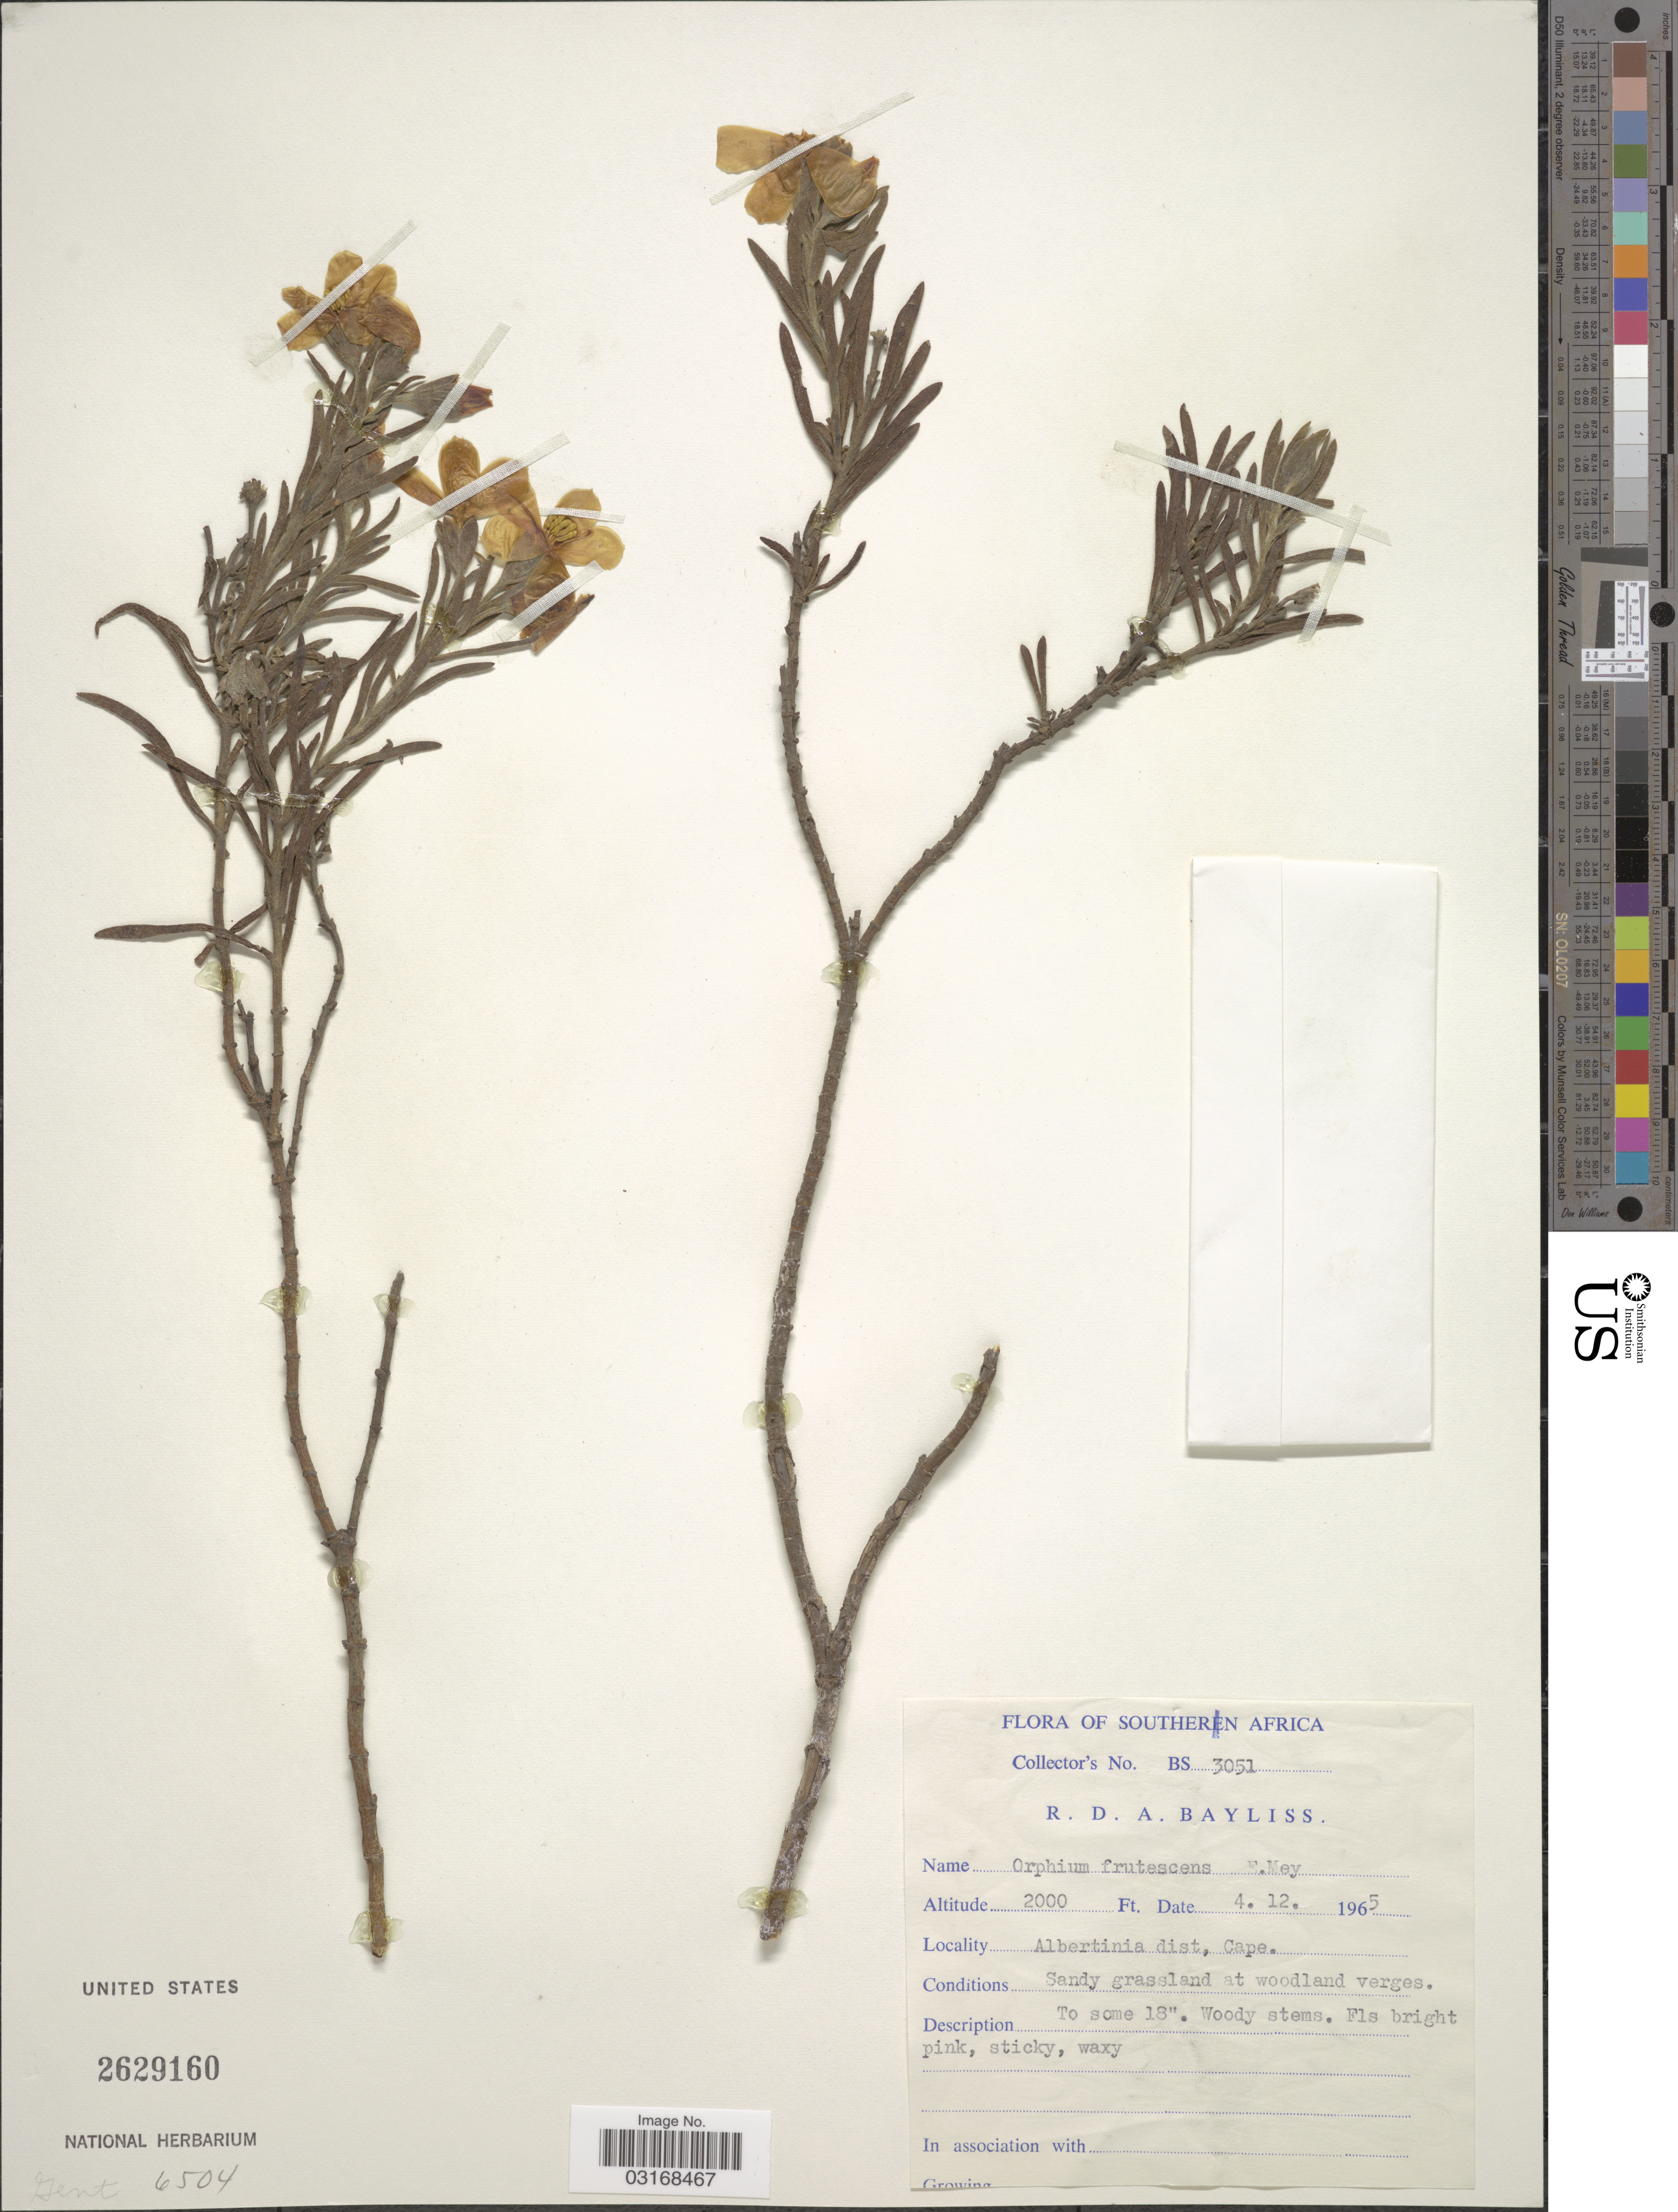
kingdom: Plantae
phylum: Tracheophyta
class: Magnoliopsida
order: Gentianales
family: Gentianaceae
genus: Orphium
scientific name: Orphium frutescens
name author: (L.) E. Mey.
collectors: R. Bayliss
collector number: BS3051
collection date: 1965-12-04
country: South Africa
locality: Southern Africa. Albertinia dist, Cape.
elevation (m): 610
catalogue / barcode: US 2629160